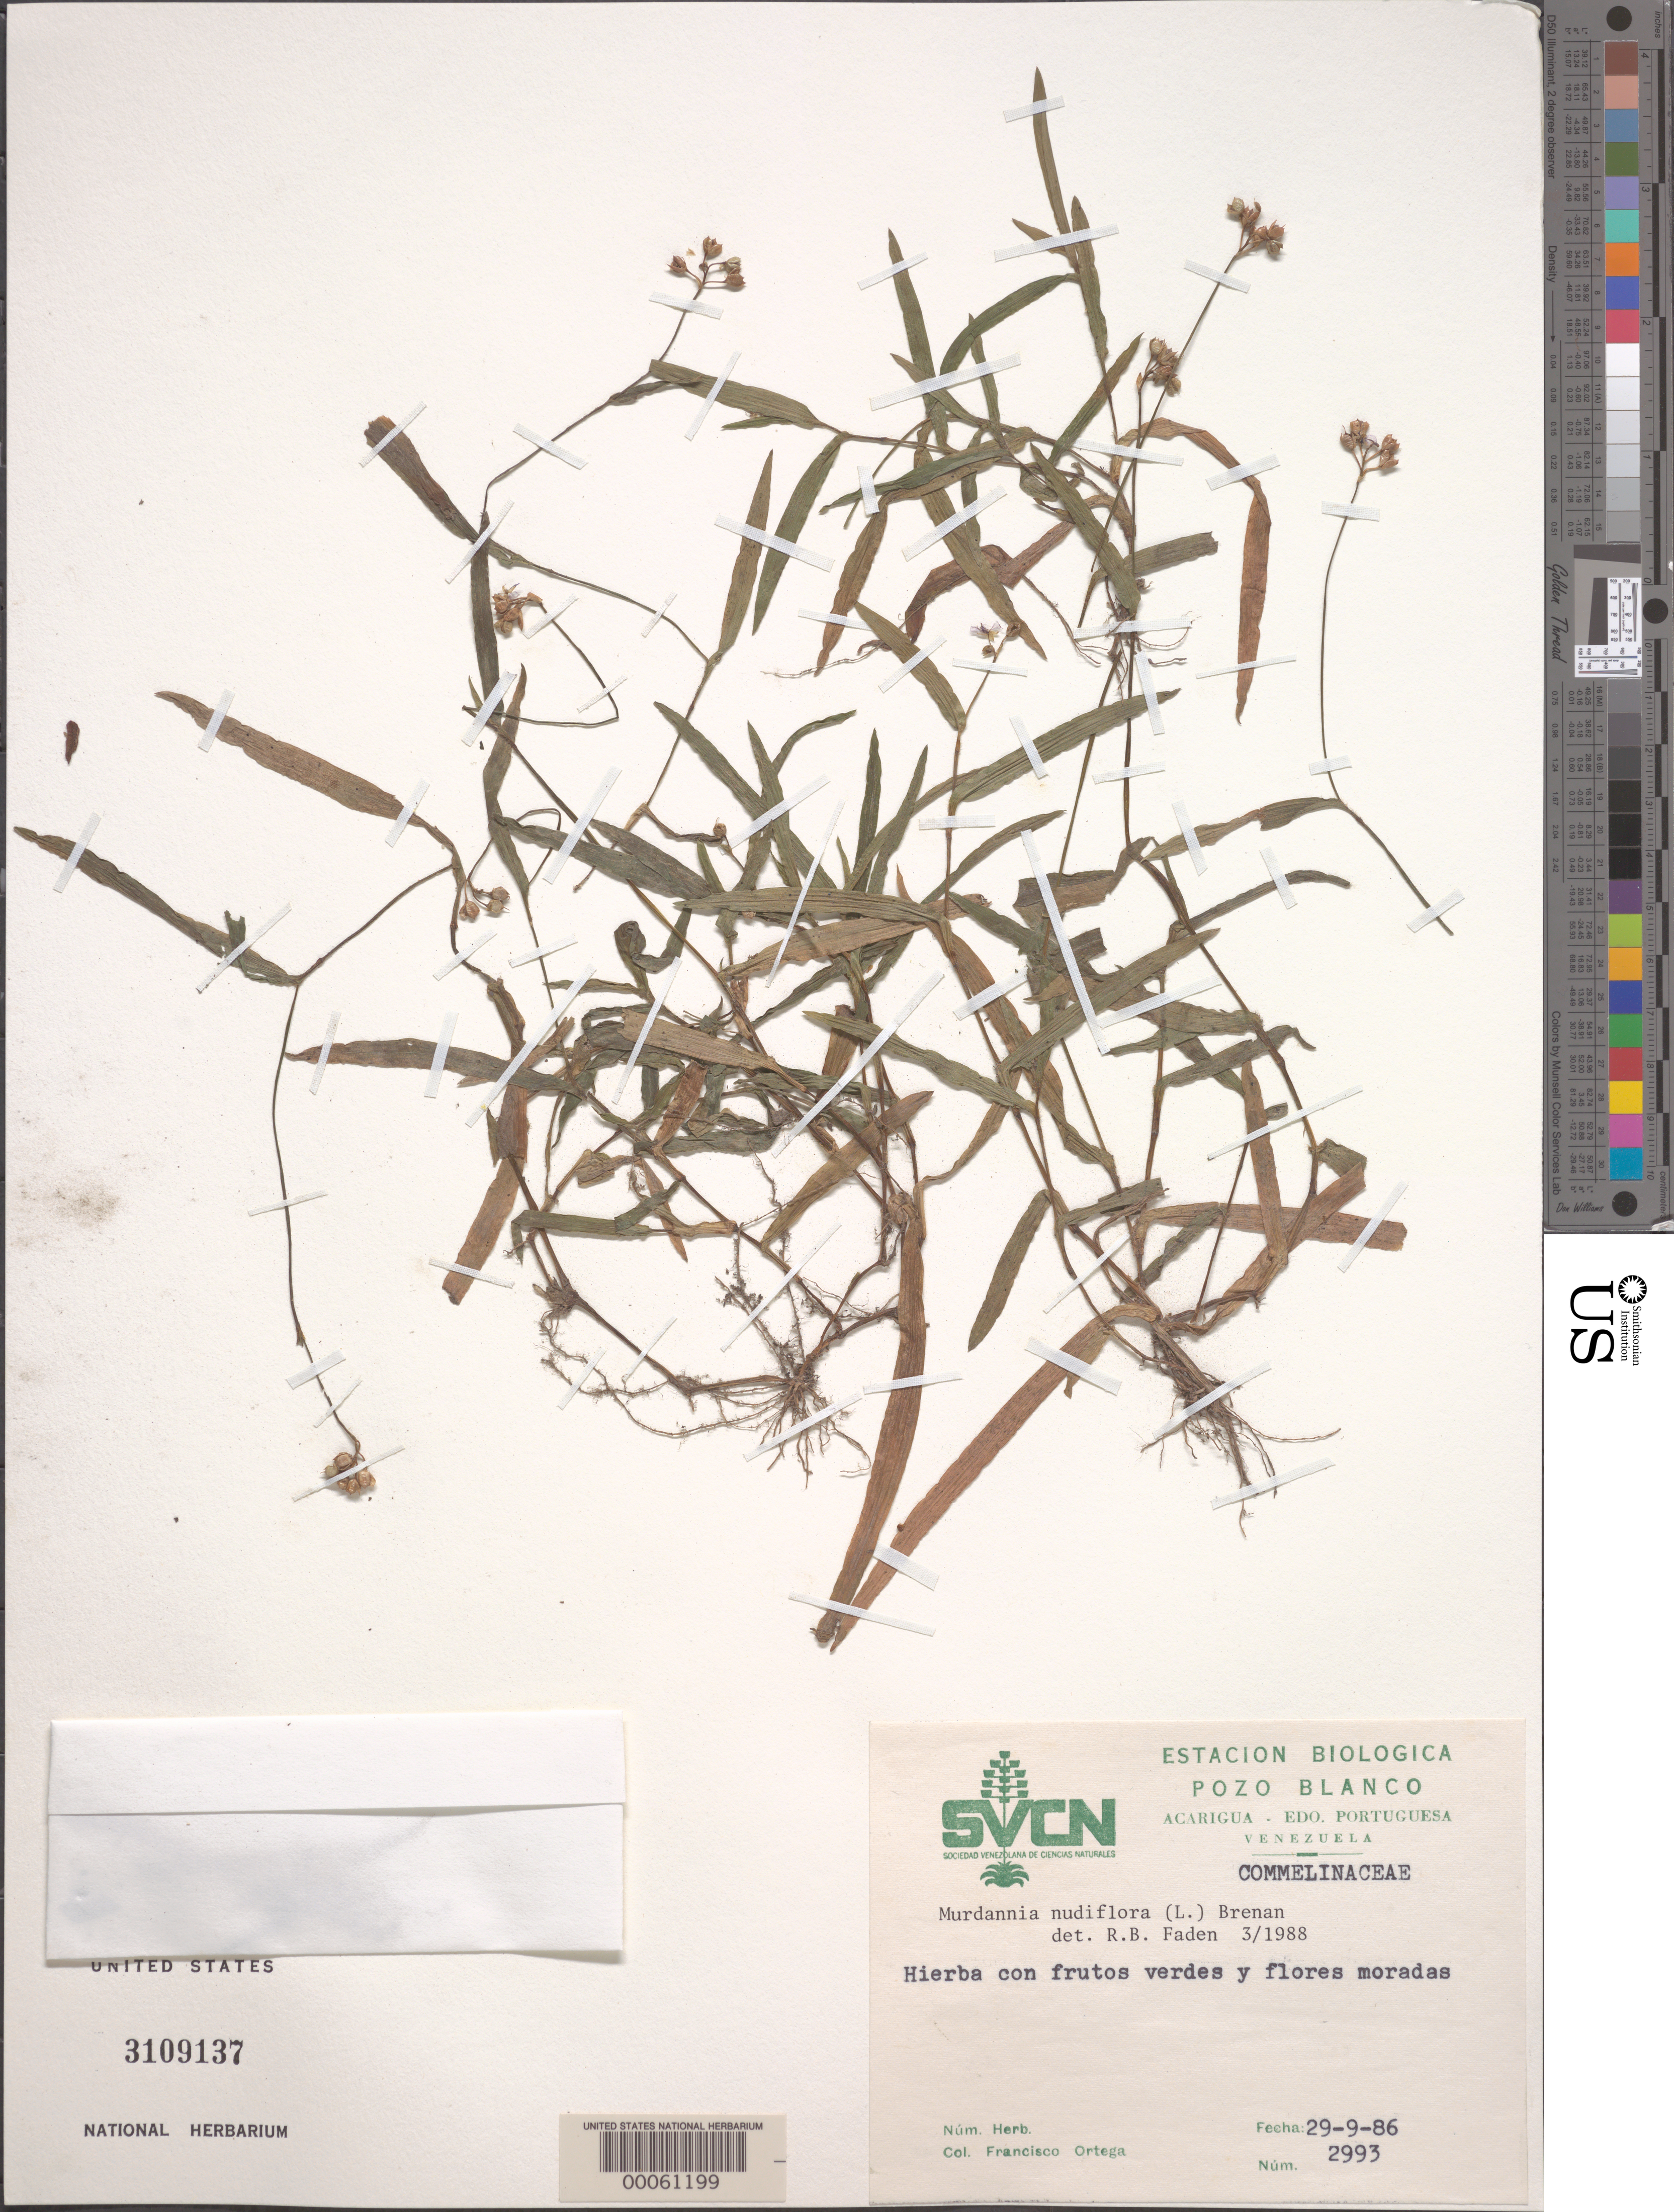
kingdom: Plantae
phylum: Tracheophyta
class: Liliopsida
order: Commelinales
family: Commelinaceae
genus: Murdannia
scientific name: Murdannia nudiflora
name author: (L.) Brenan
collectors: F. J. Ortega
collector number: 2993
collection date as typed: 29 Sep 1986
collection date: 1986-09-29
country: Venezuela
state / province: Portuguesa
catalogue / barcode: US 3109137